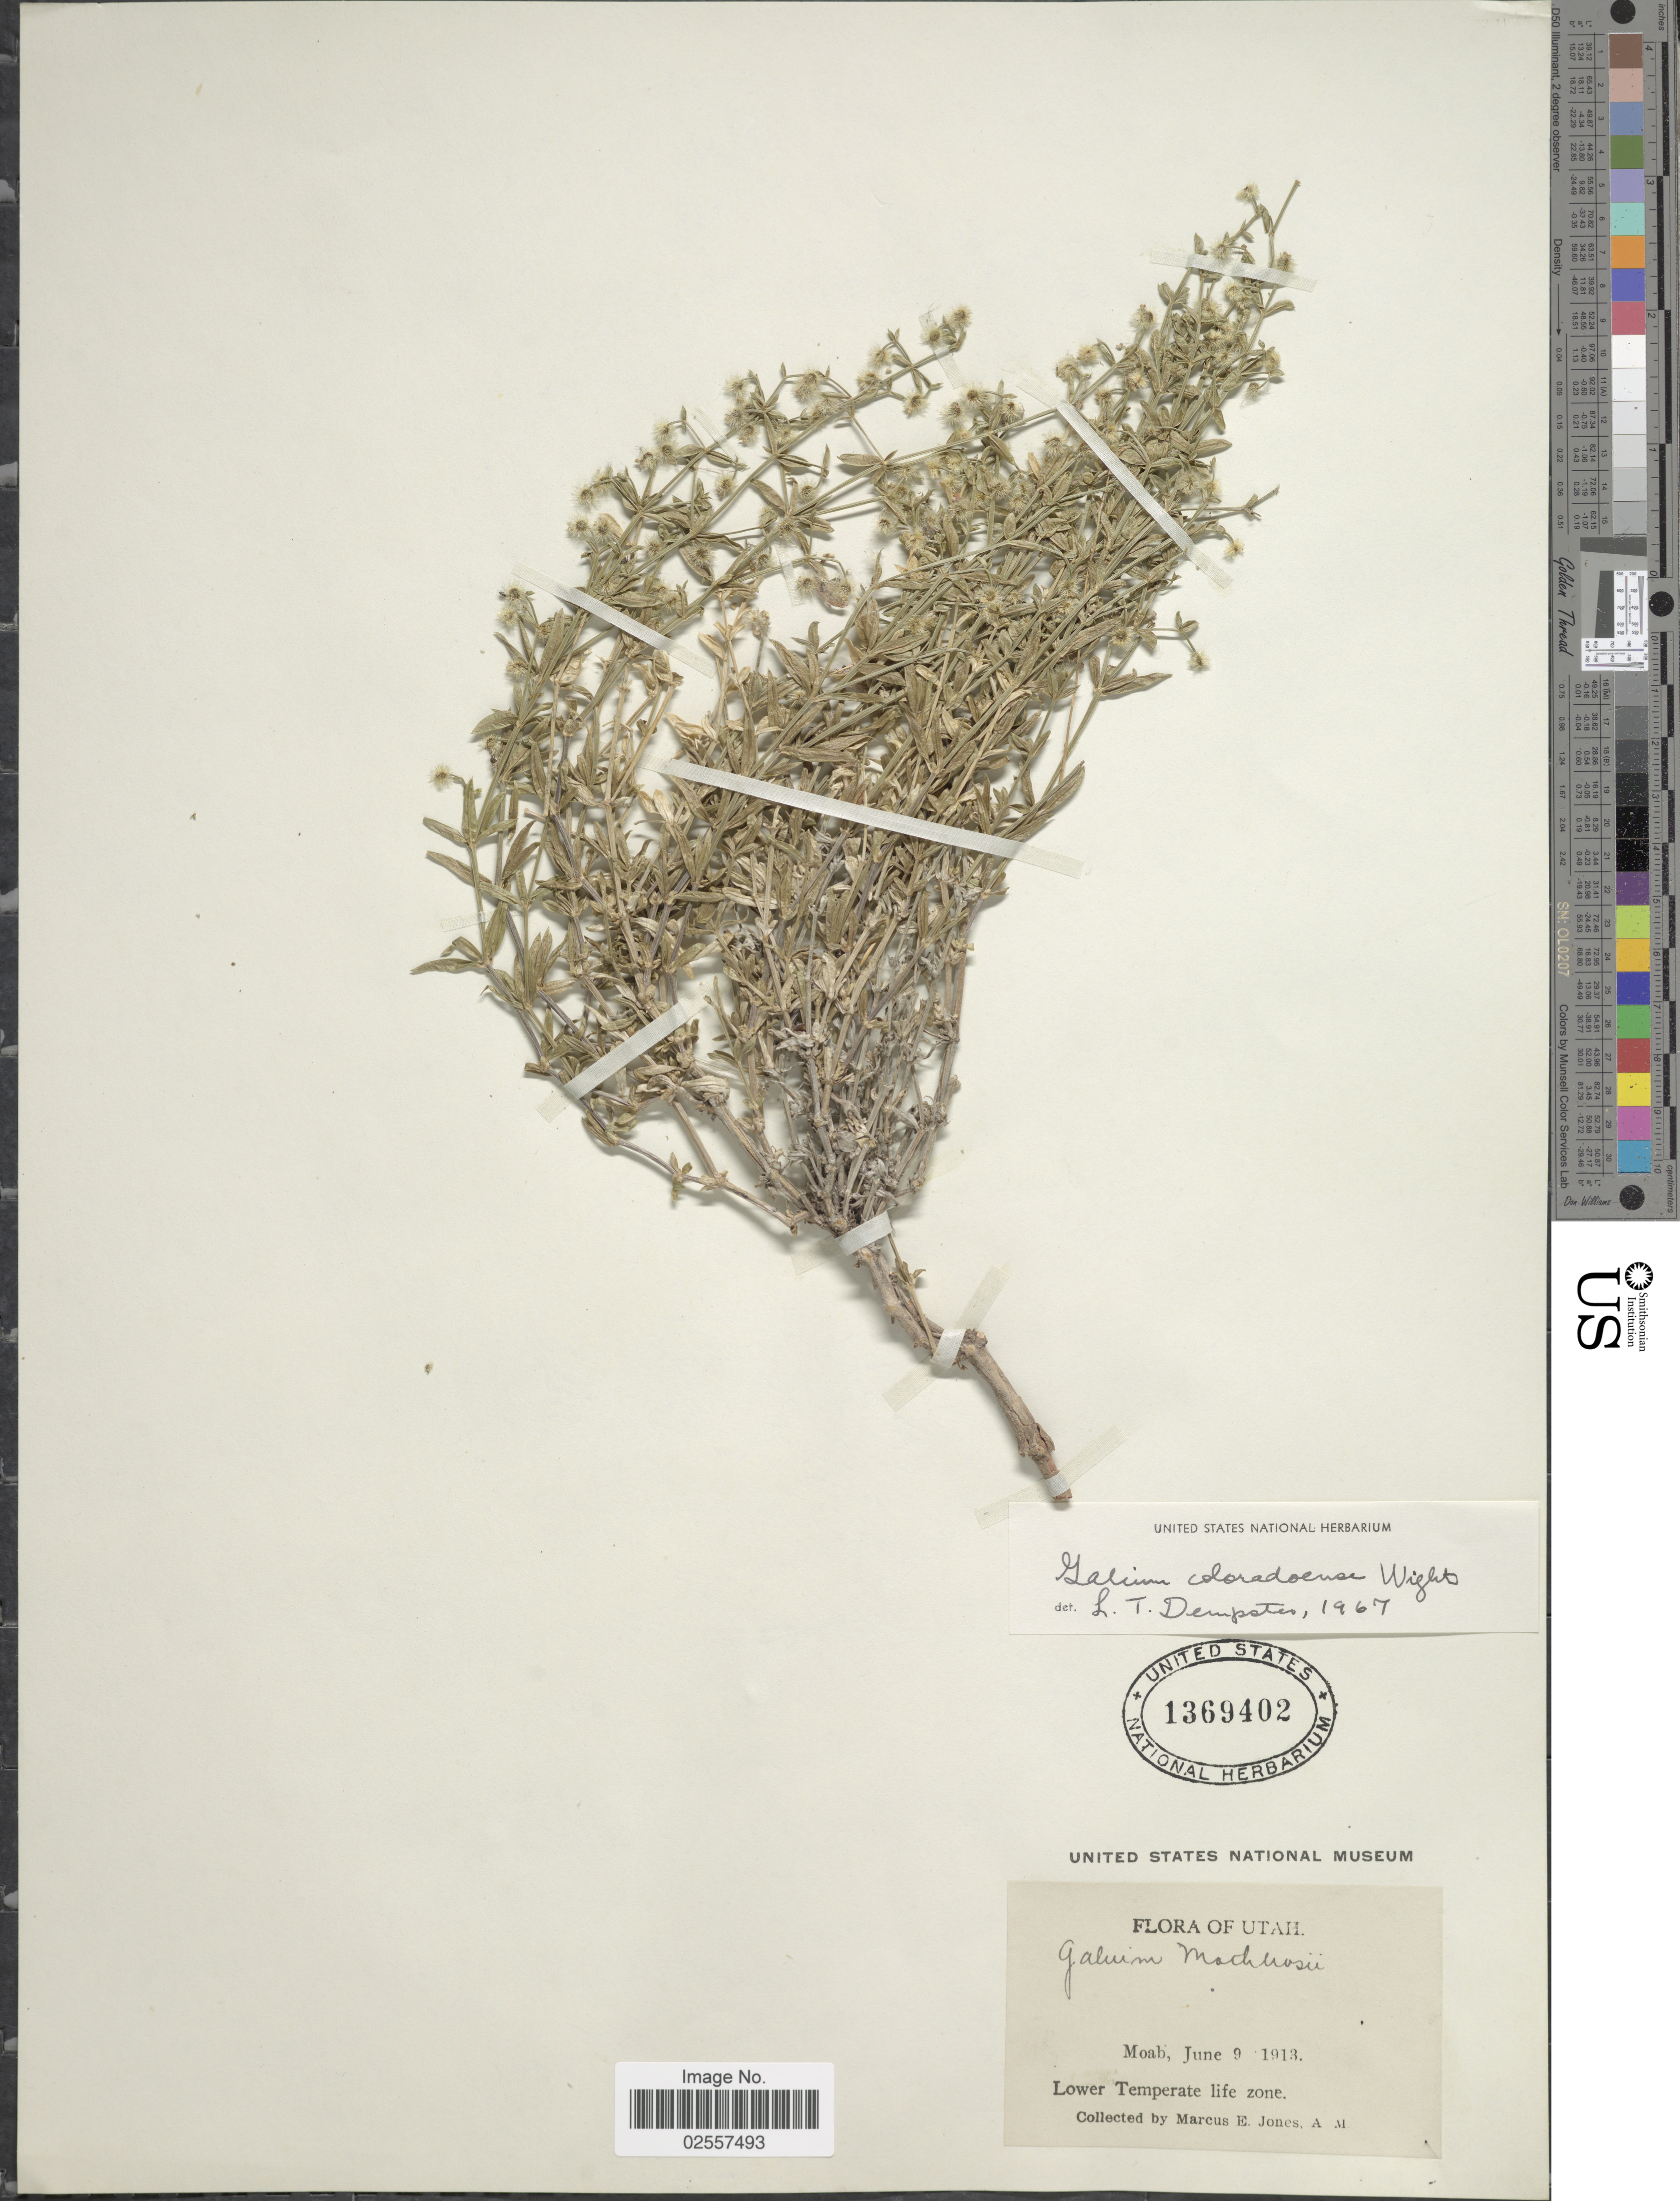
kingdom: Plantae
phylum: Tracheophyta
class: Magnoliopsida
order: Gentianales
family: Rubiaceae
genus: Galium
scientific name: Galium coloradoense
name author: W.F. Wright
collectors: M. E. Jones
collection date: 1913-06-09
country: United States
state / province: Utah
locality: Moab, Lower Temperate life zone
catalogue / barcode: US 1369402